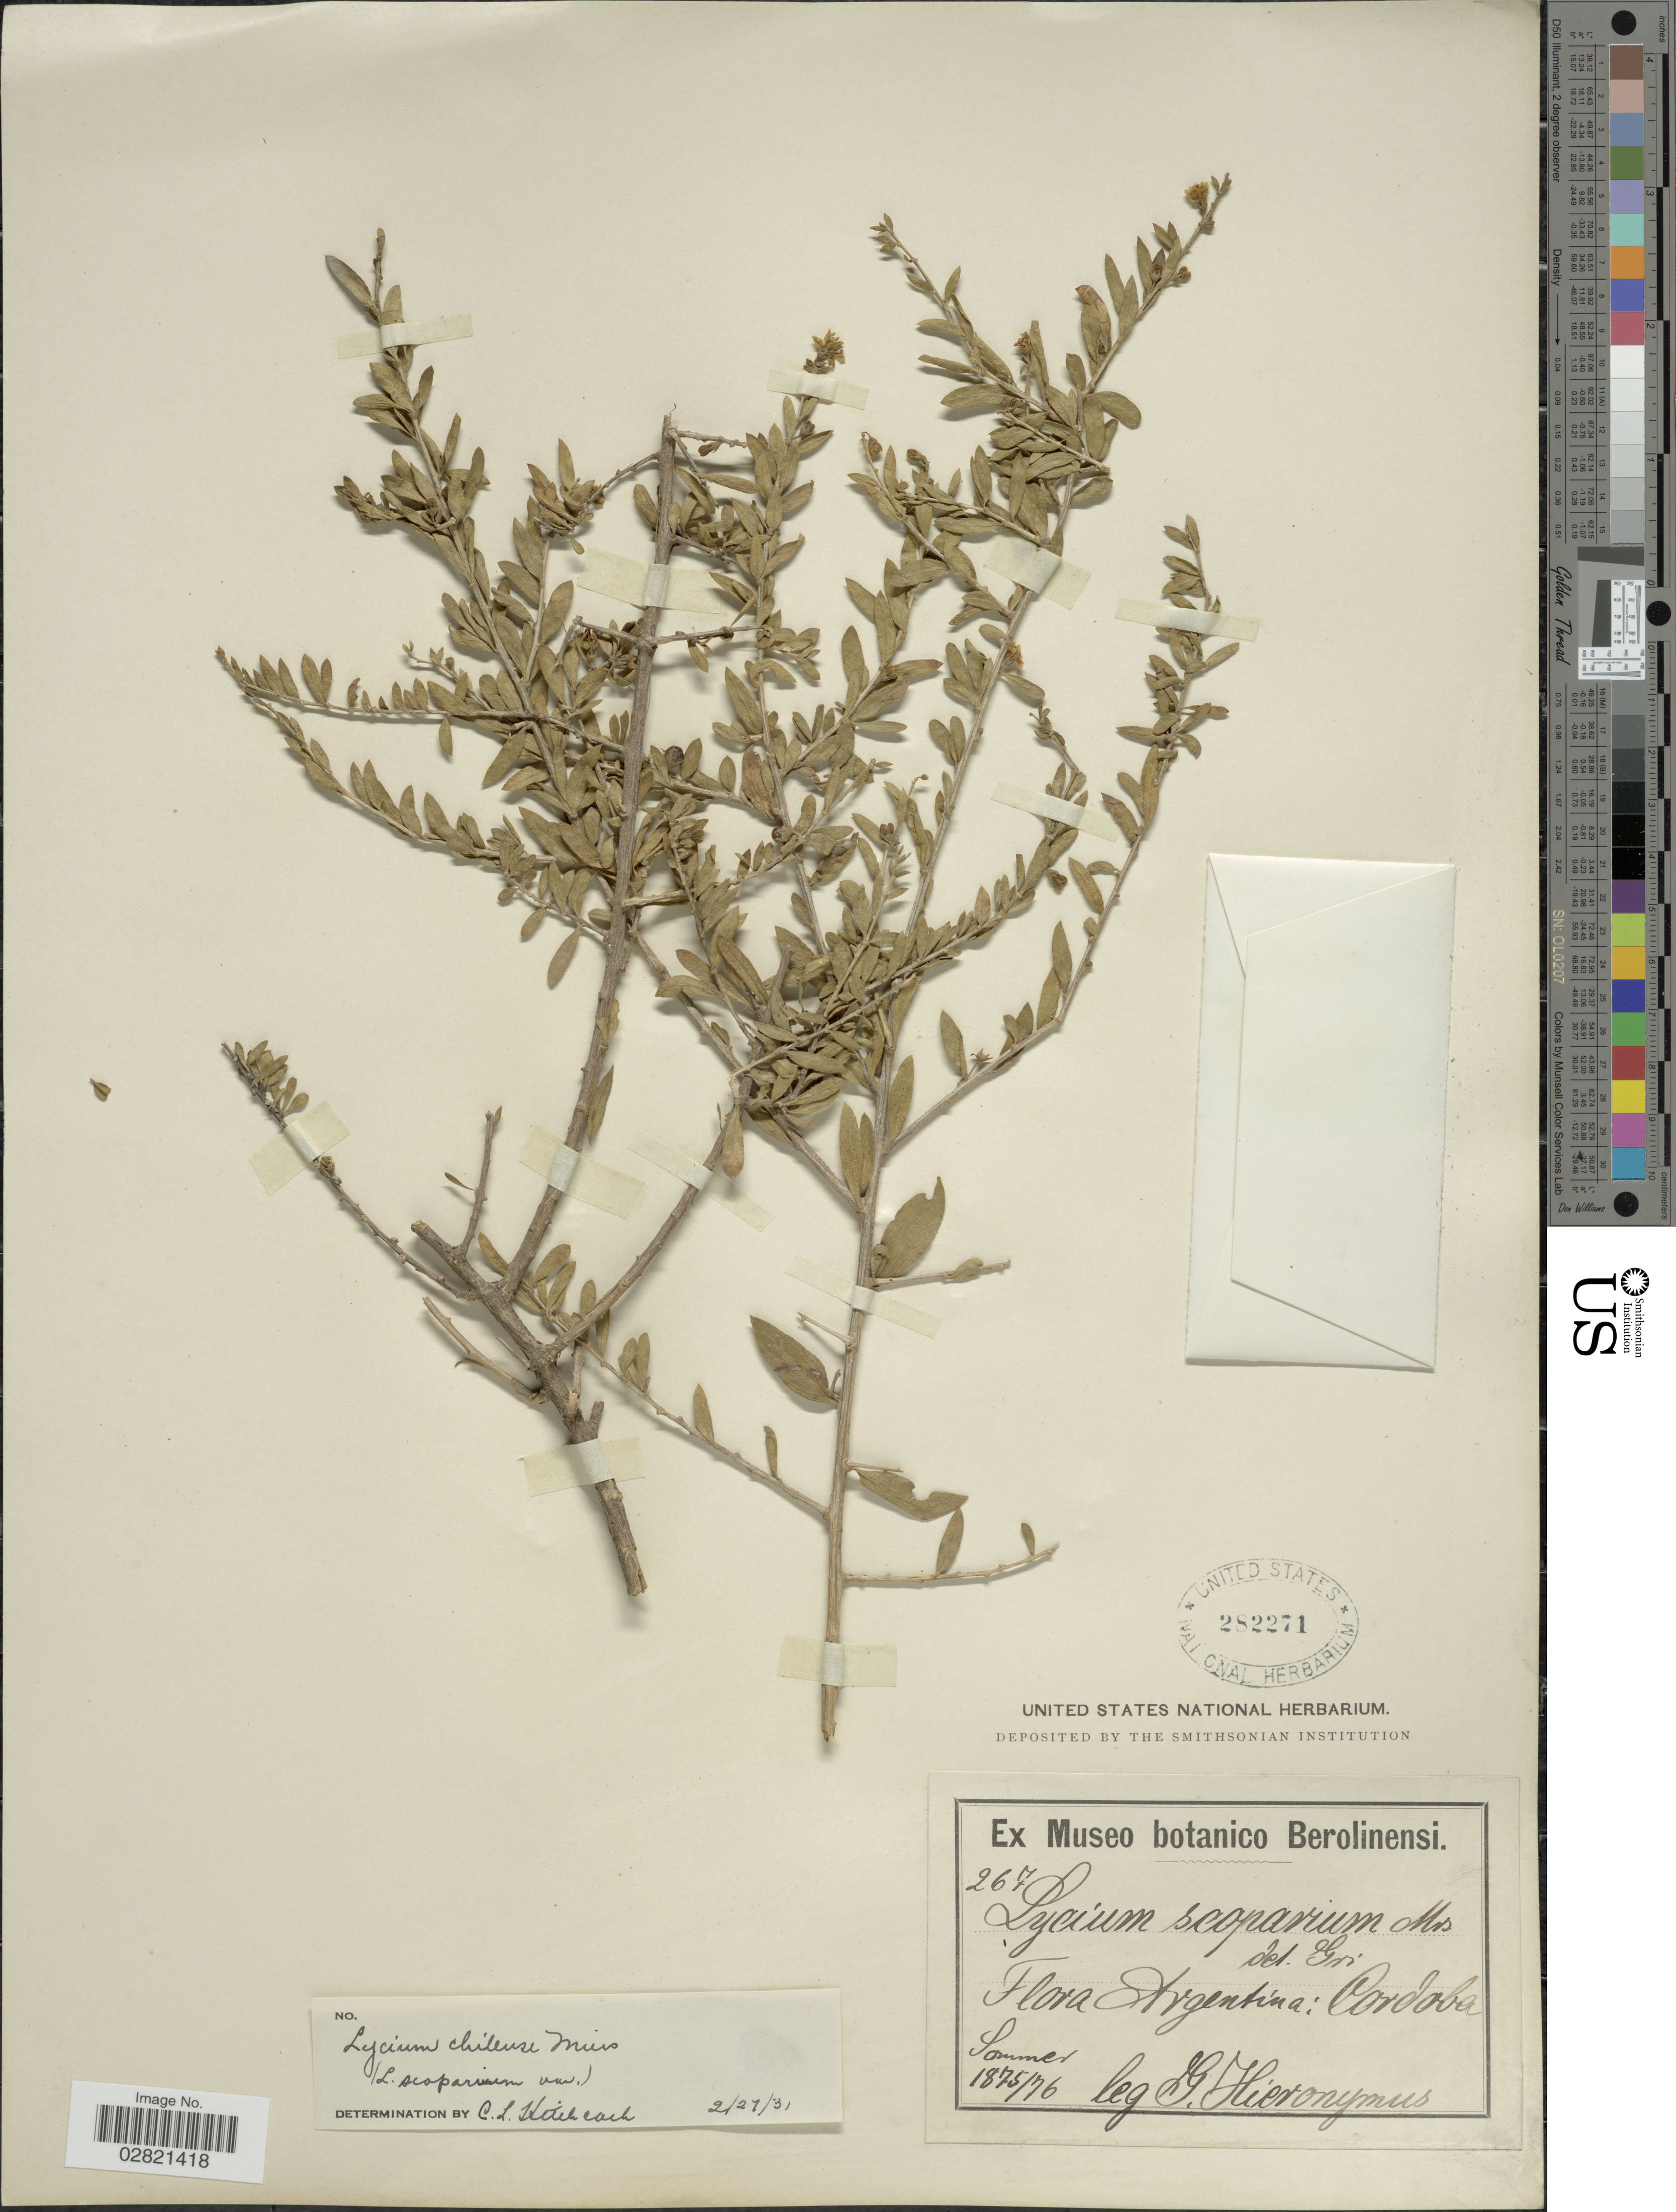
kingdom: Plantae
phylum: Tracheophyta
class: Magnoliopsida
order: Solanales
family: Solanaceae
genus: Lycium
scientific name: Lycium chilense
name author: Bertero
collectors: G. H. Hieronymus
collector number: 267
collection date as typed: Sommer 1875/76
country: Argentina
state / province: Cordoba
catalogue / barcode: US 282271